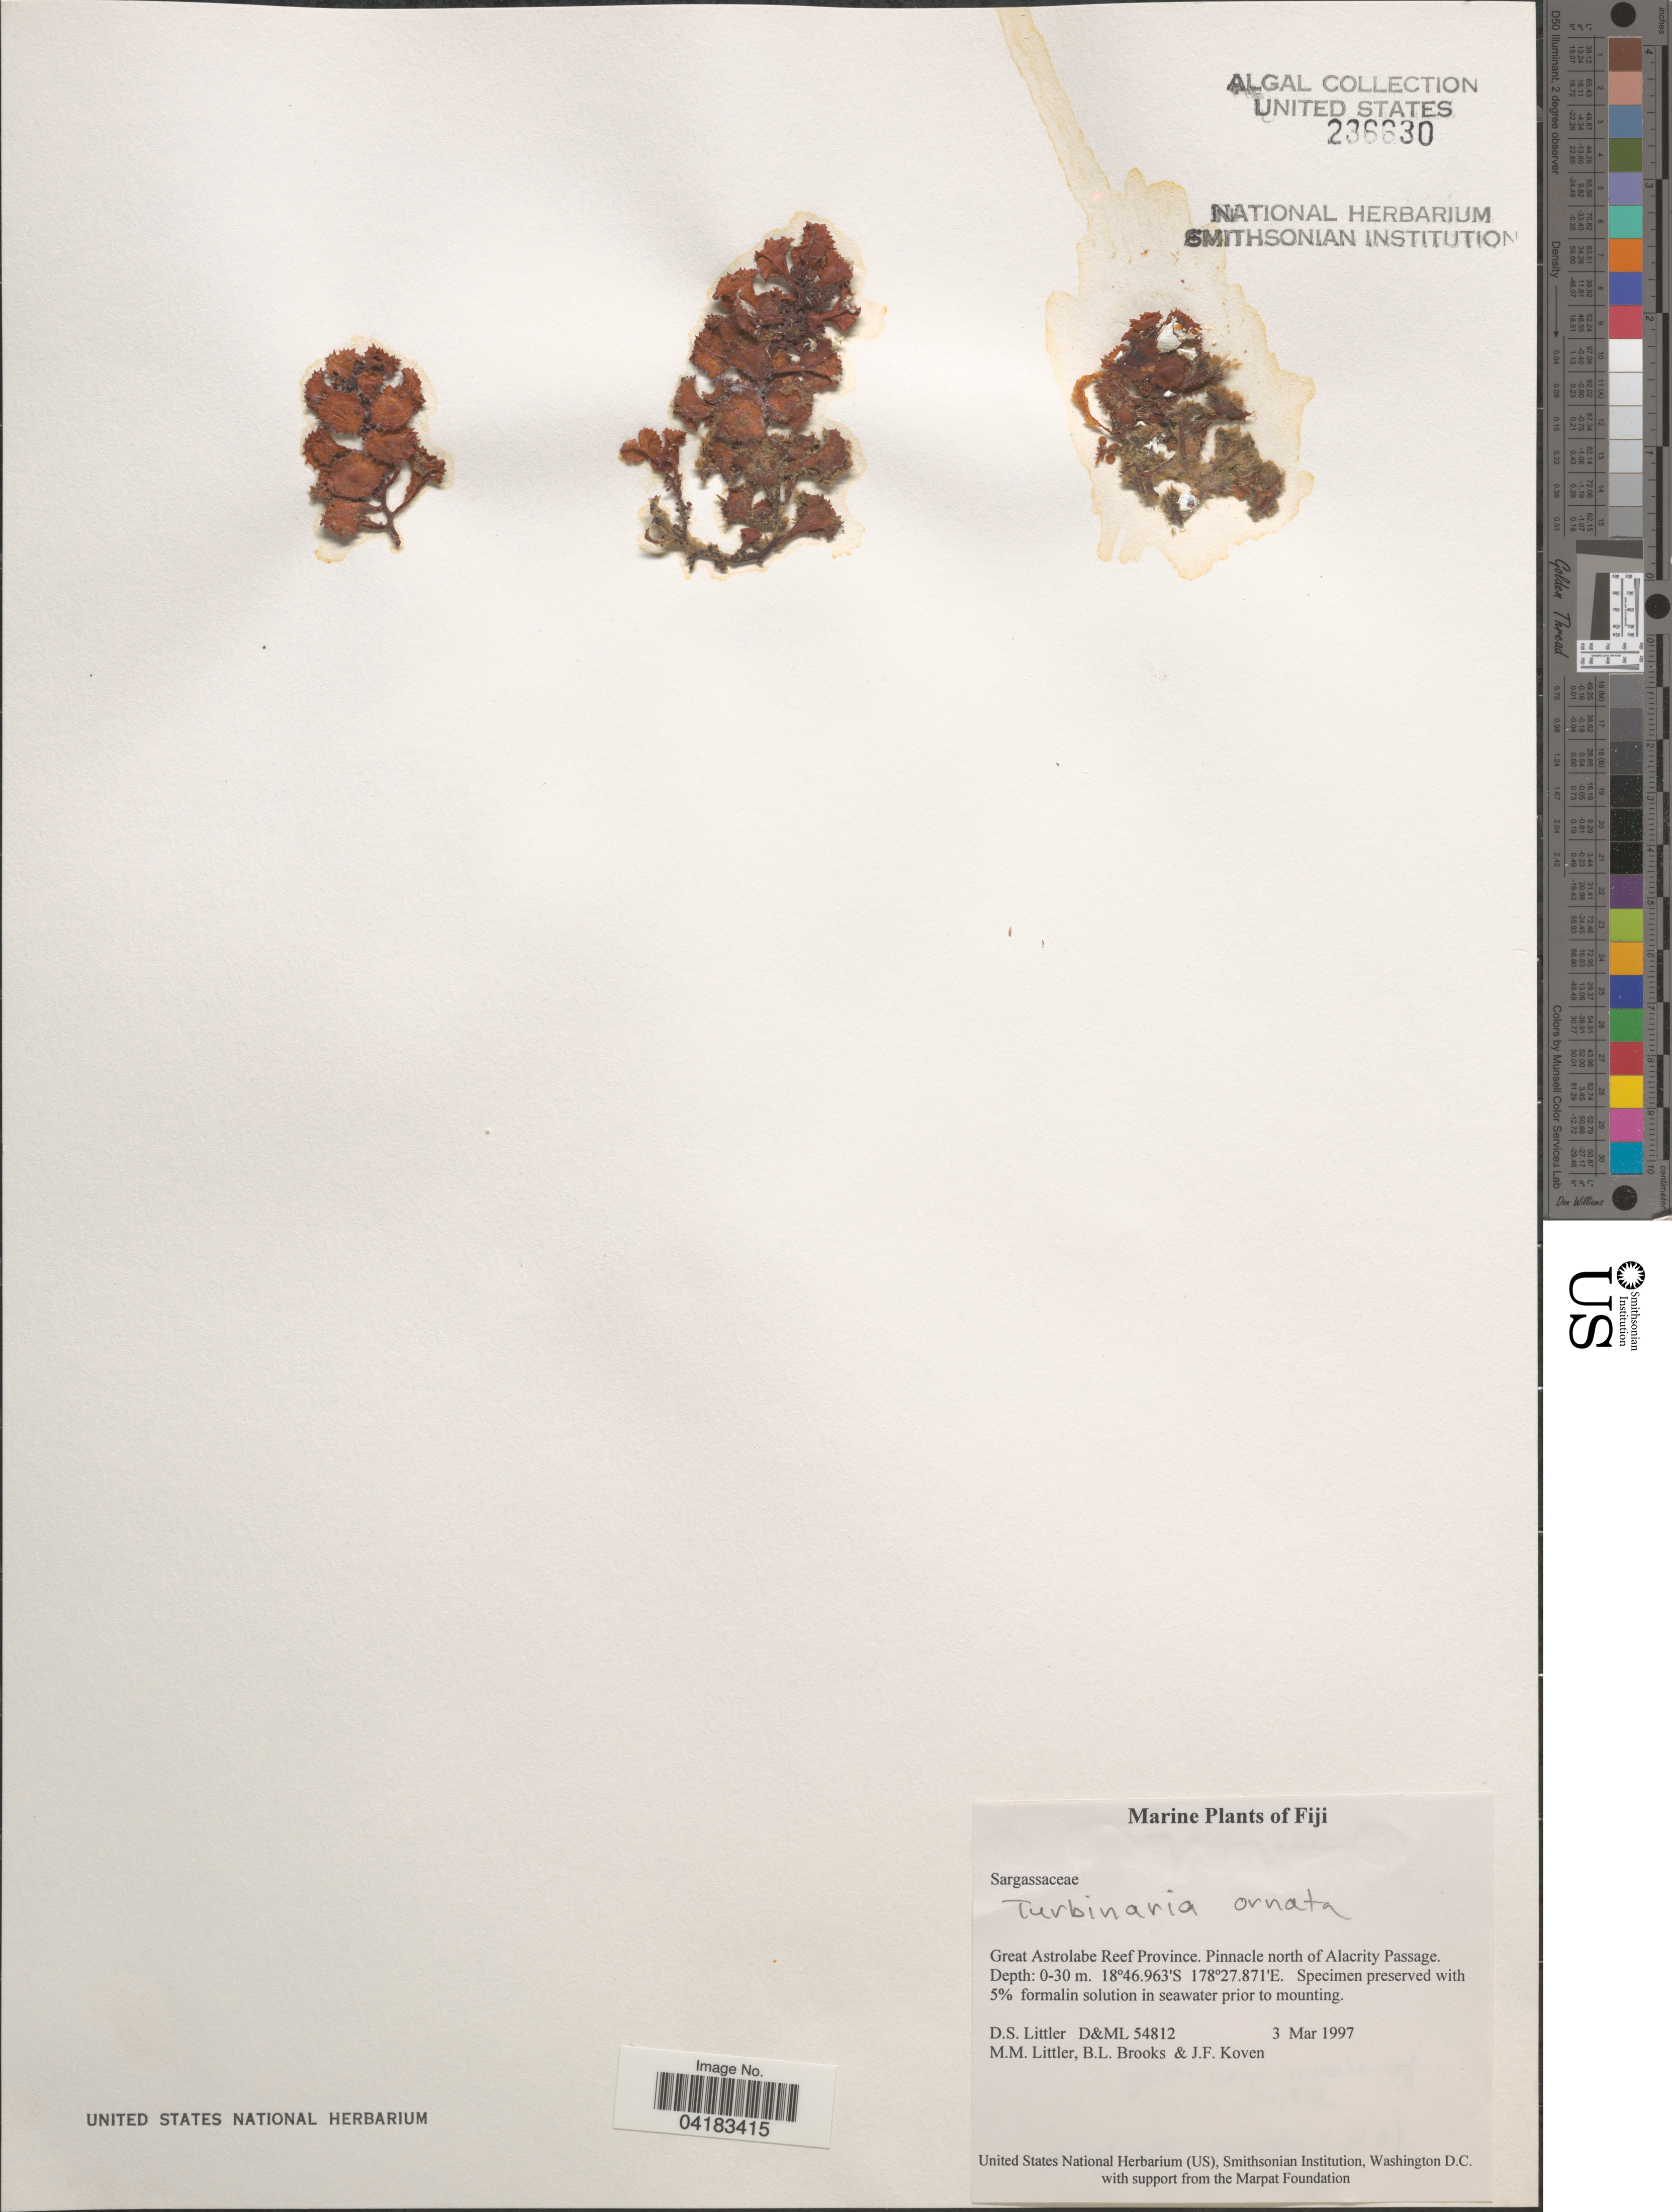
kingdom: Chromista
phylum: Ochrophyta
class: Phaeophyceae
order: Fucales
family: Sargassaceae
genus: Turbinaria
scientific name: Turbinaria ornata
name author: (Turner) J. Agardh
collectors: D. S. Littler, B. Brooks & J. Koven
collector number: D&ML54812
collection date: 1997-03-03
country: Fiji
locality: Great Astrolabe Reef Province. Pinnacle north of Alacrity Passage.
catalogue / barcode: US 236630